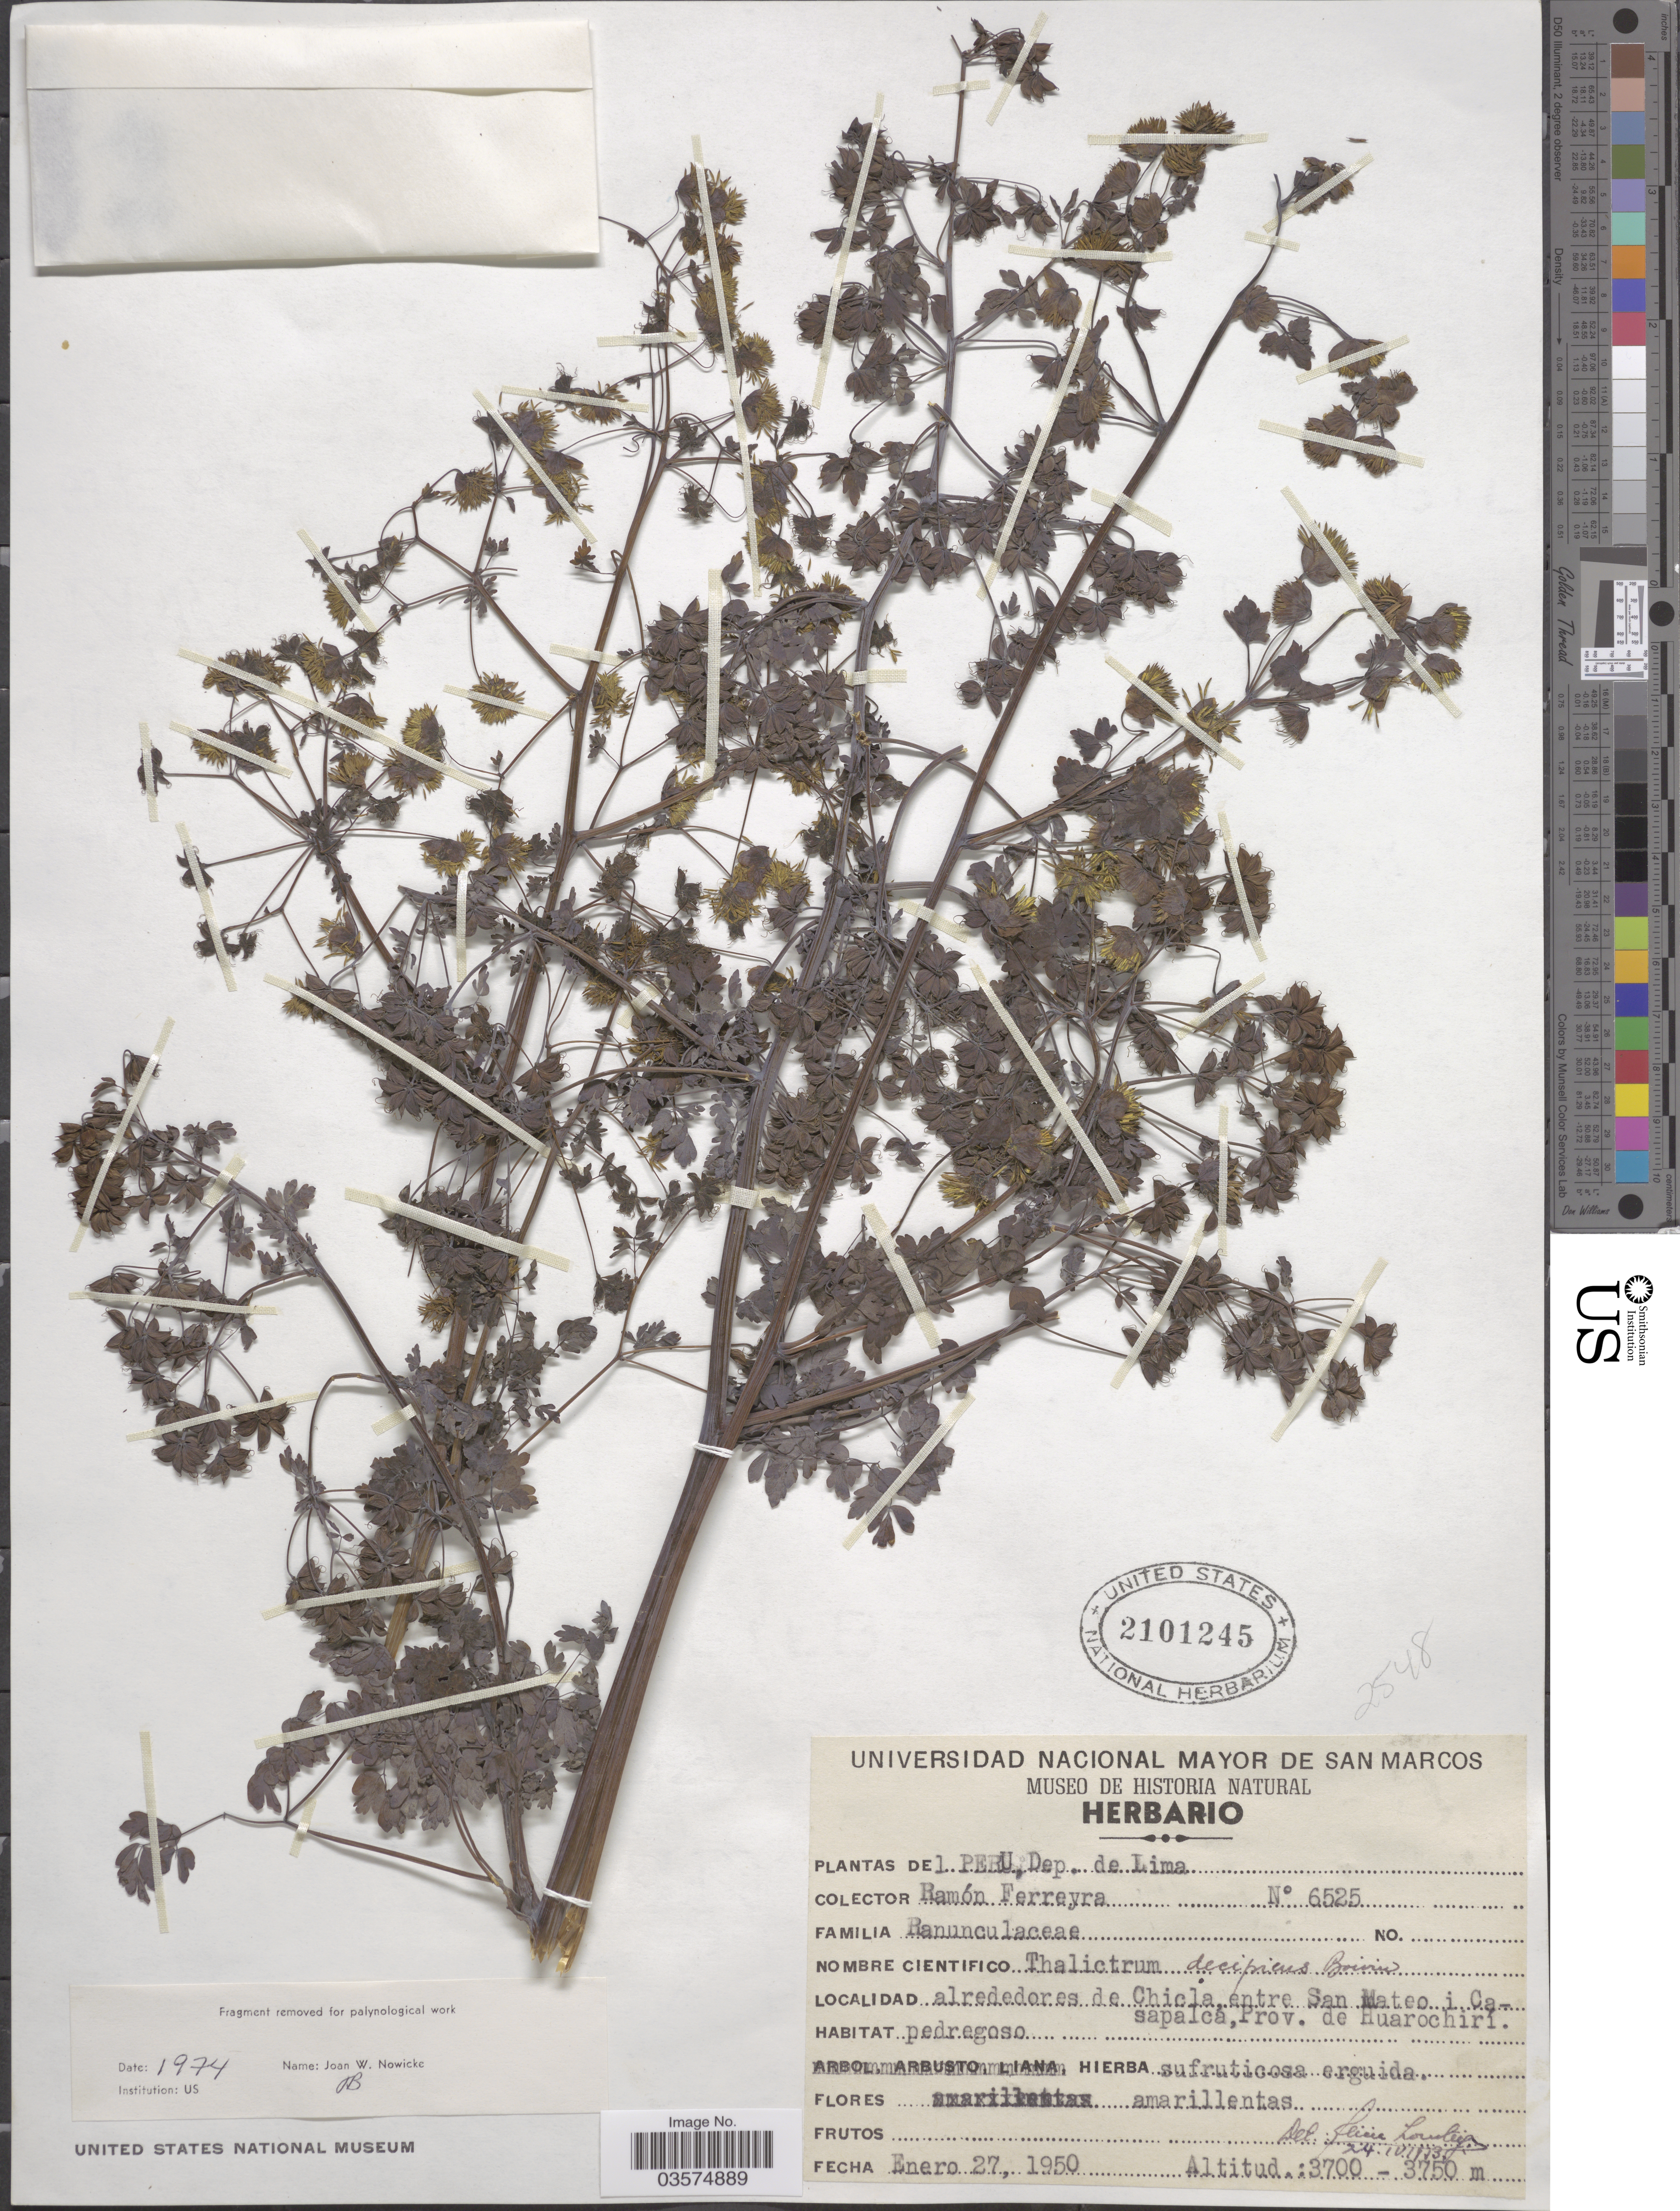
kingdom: Plantae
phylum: Tracheophyta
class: Magnoliopsida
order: Ranunculales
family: Ranunculaceae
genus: Thalictrum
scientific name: Thalictrum decipiens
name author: B. Boivin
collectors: R. A. Ferreyra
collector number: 6525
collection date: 1950-01-27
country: Peru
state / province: Lima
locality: Dep. de Lima. Alrededores de Chicla entre San Mateo i Casapalca, Prov. de Huarochiri.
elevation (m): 3700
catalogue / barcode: US 2101245